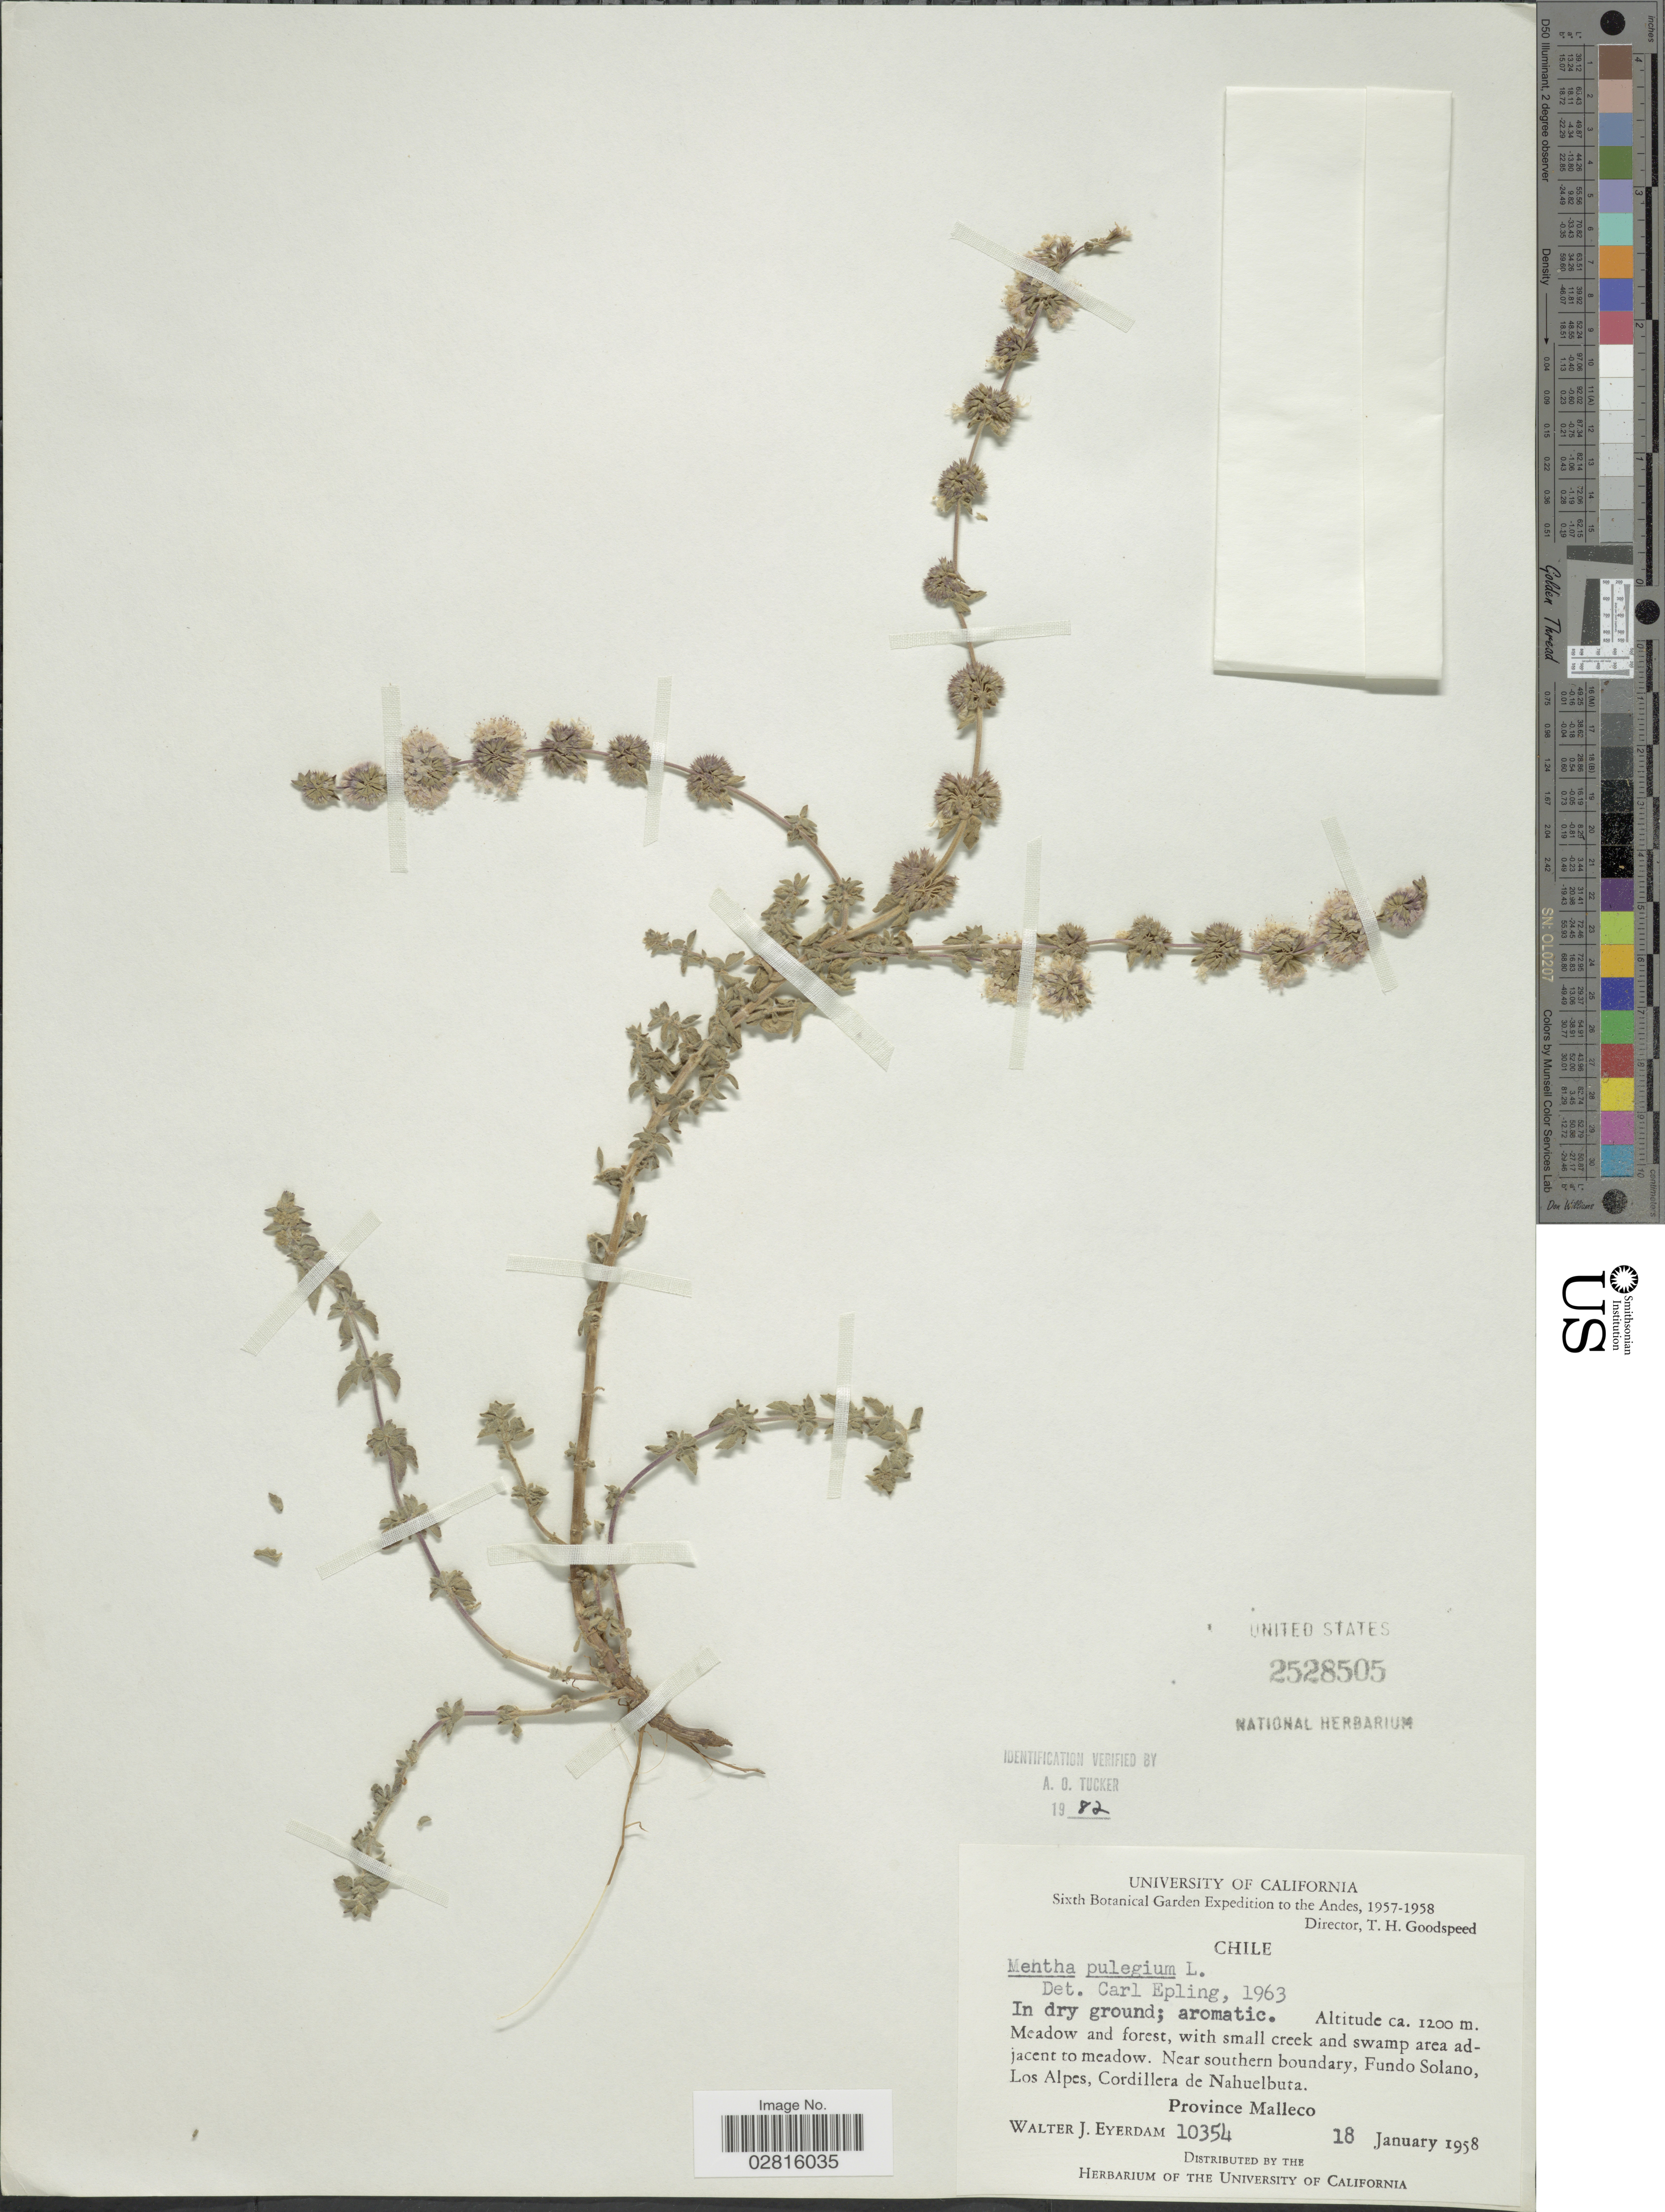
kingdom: Plantae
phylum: Tracheophyta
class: Magnoliopsida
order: Lamiales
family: Lamiaceae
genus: Mentha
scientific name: Mentha pulegium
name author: L.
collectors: W. J. Eyerdam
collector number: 10354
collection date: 1958-01-18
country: Chile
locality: Near southern boundary, Fundo Solano, Los Alpes, Cordillera de Nahuelbuta. Province Malleco.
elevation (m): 1200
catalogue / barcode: US 2528505